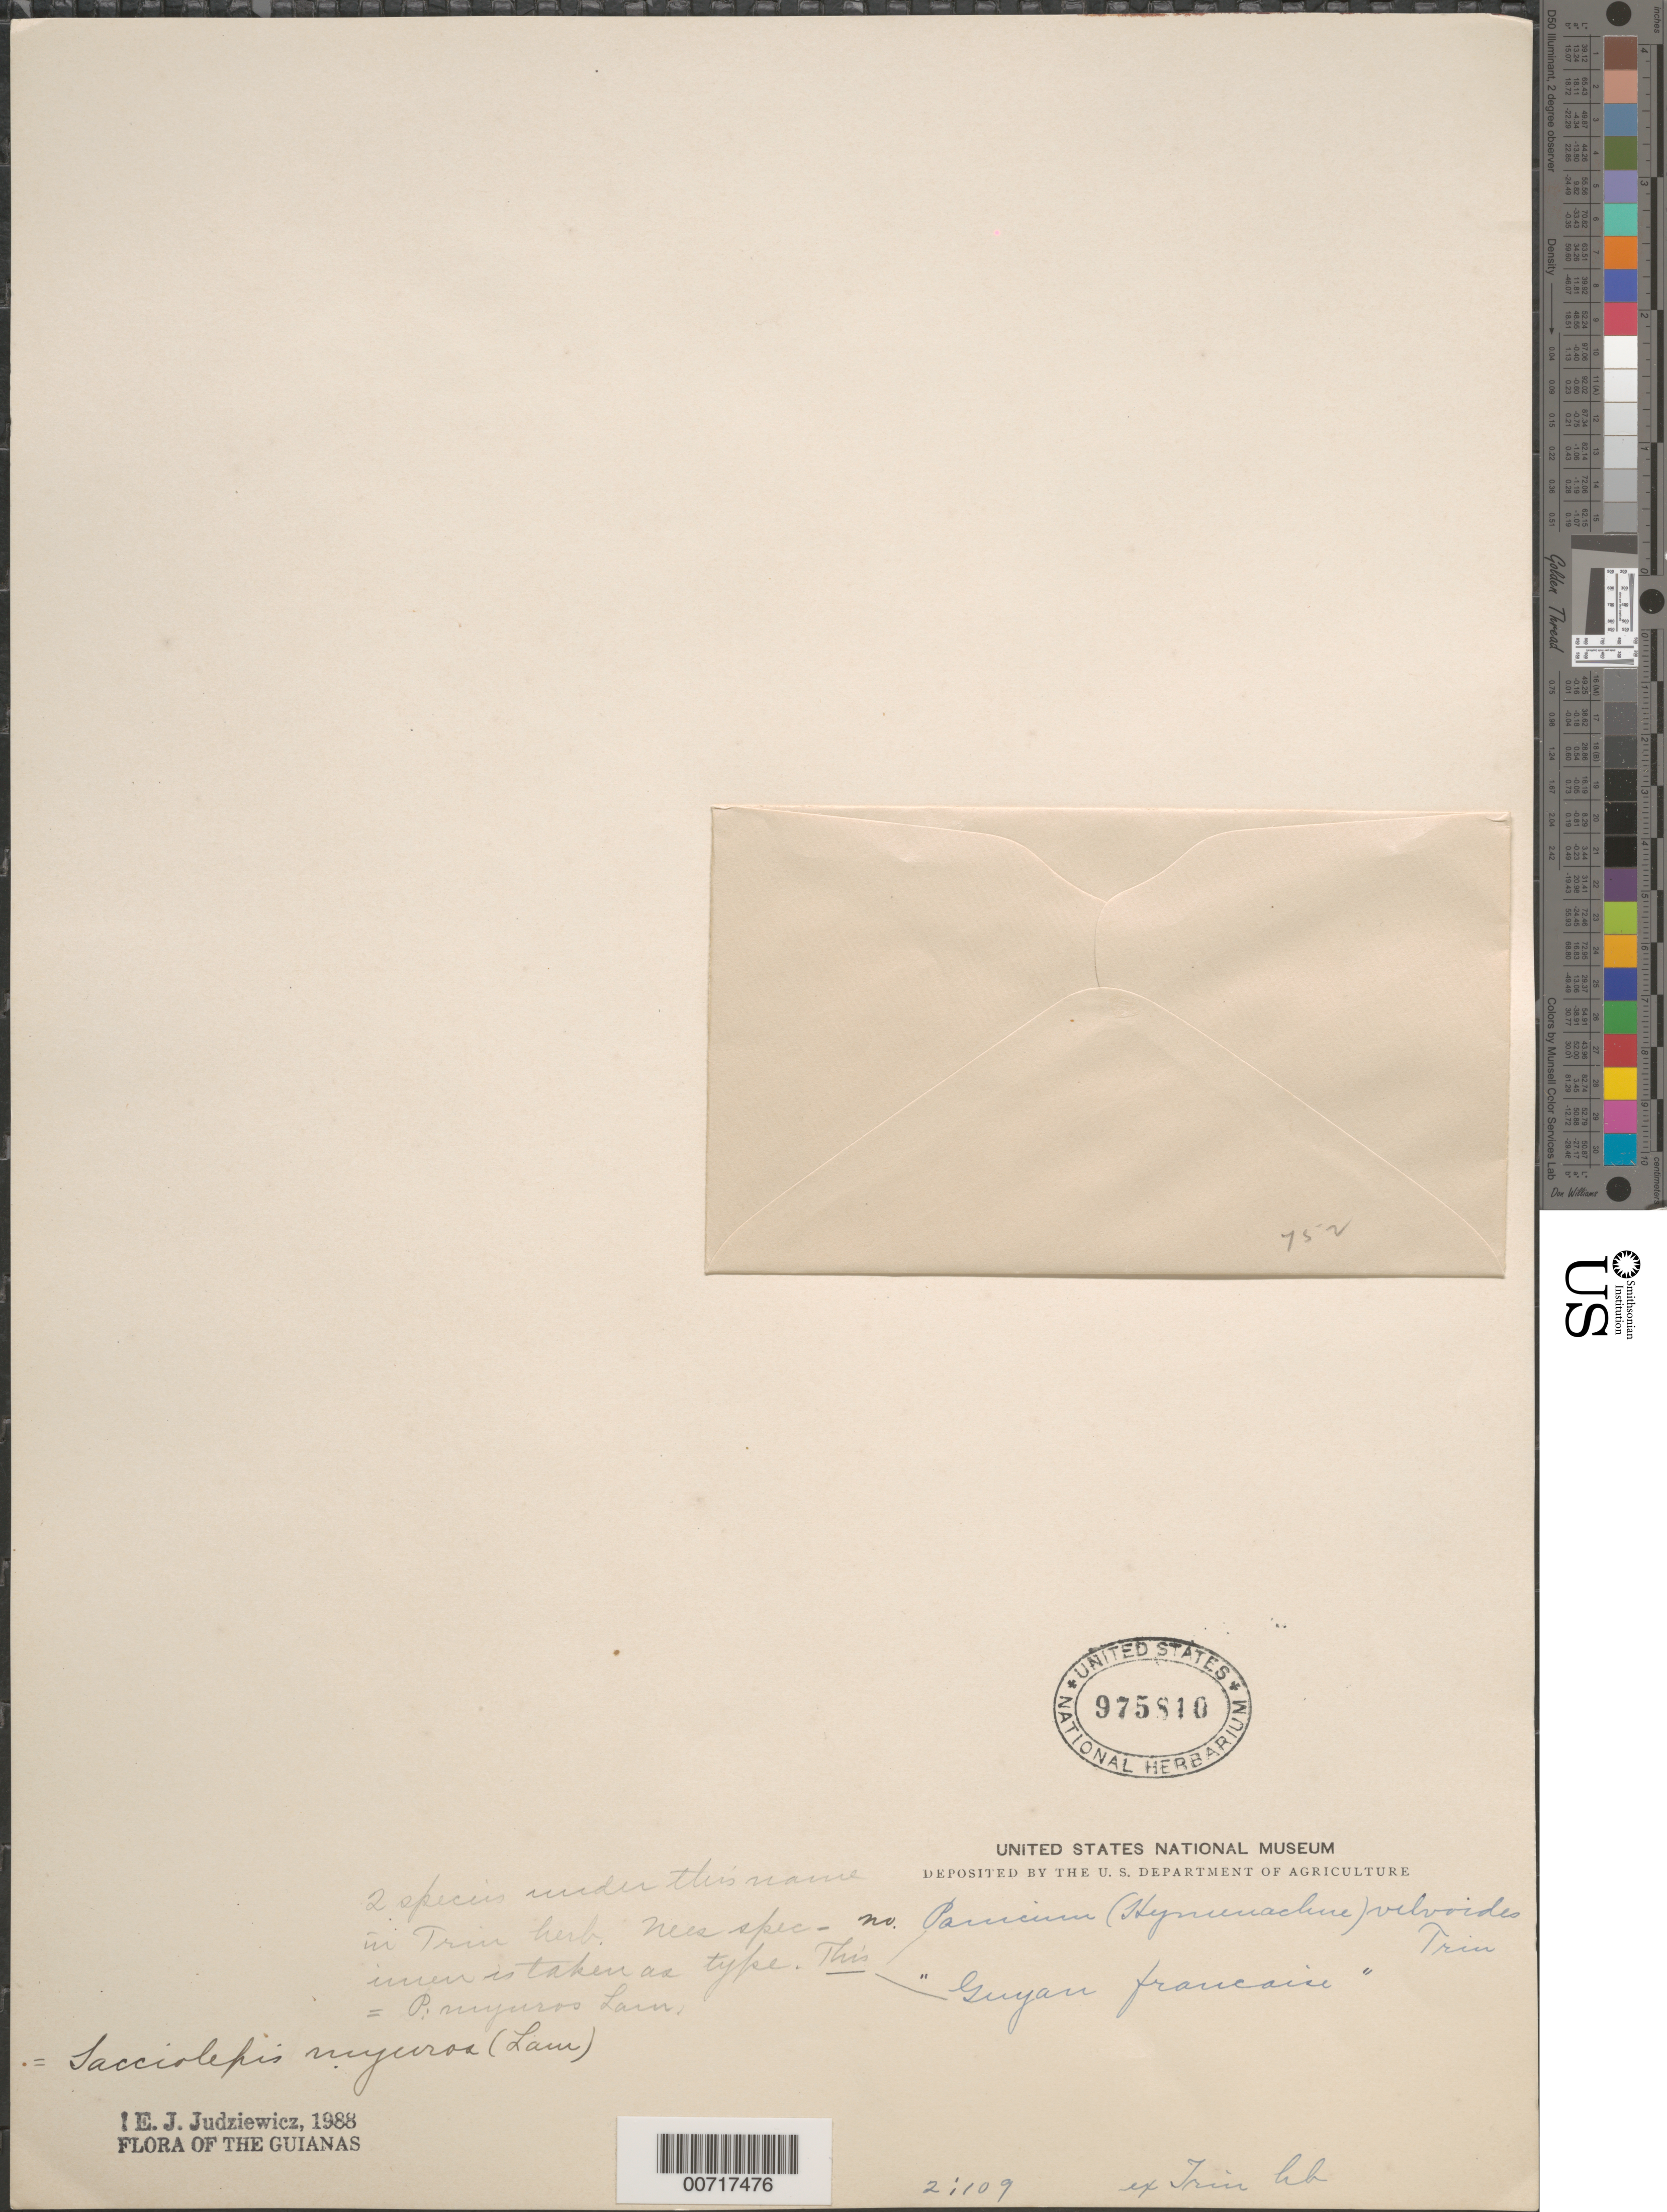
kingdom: Plantae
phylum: Tracheophyta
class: Liliopsida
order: Poales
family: Poaceae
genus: Sacciolepis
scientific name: Sacciolepis myuros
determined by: Judziewicz, E. J.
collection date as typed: s.d.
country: French Guiana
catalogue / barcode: US 975810